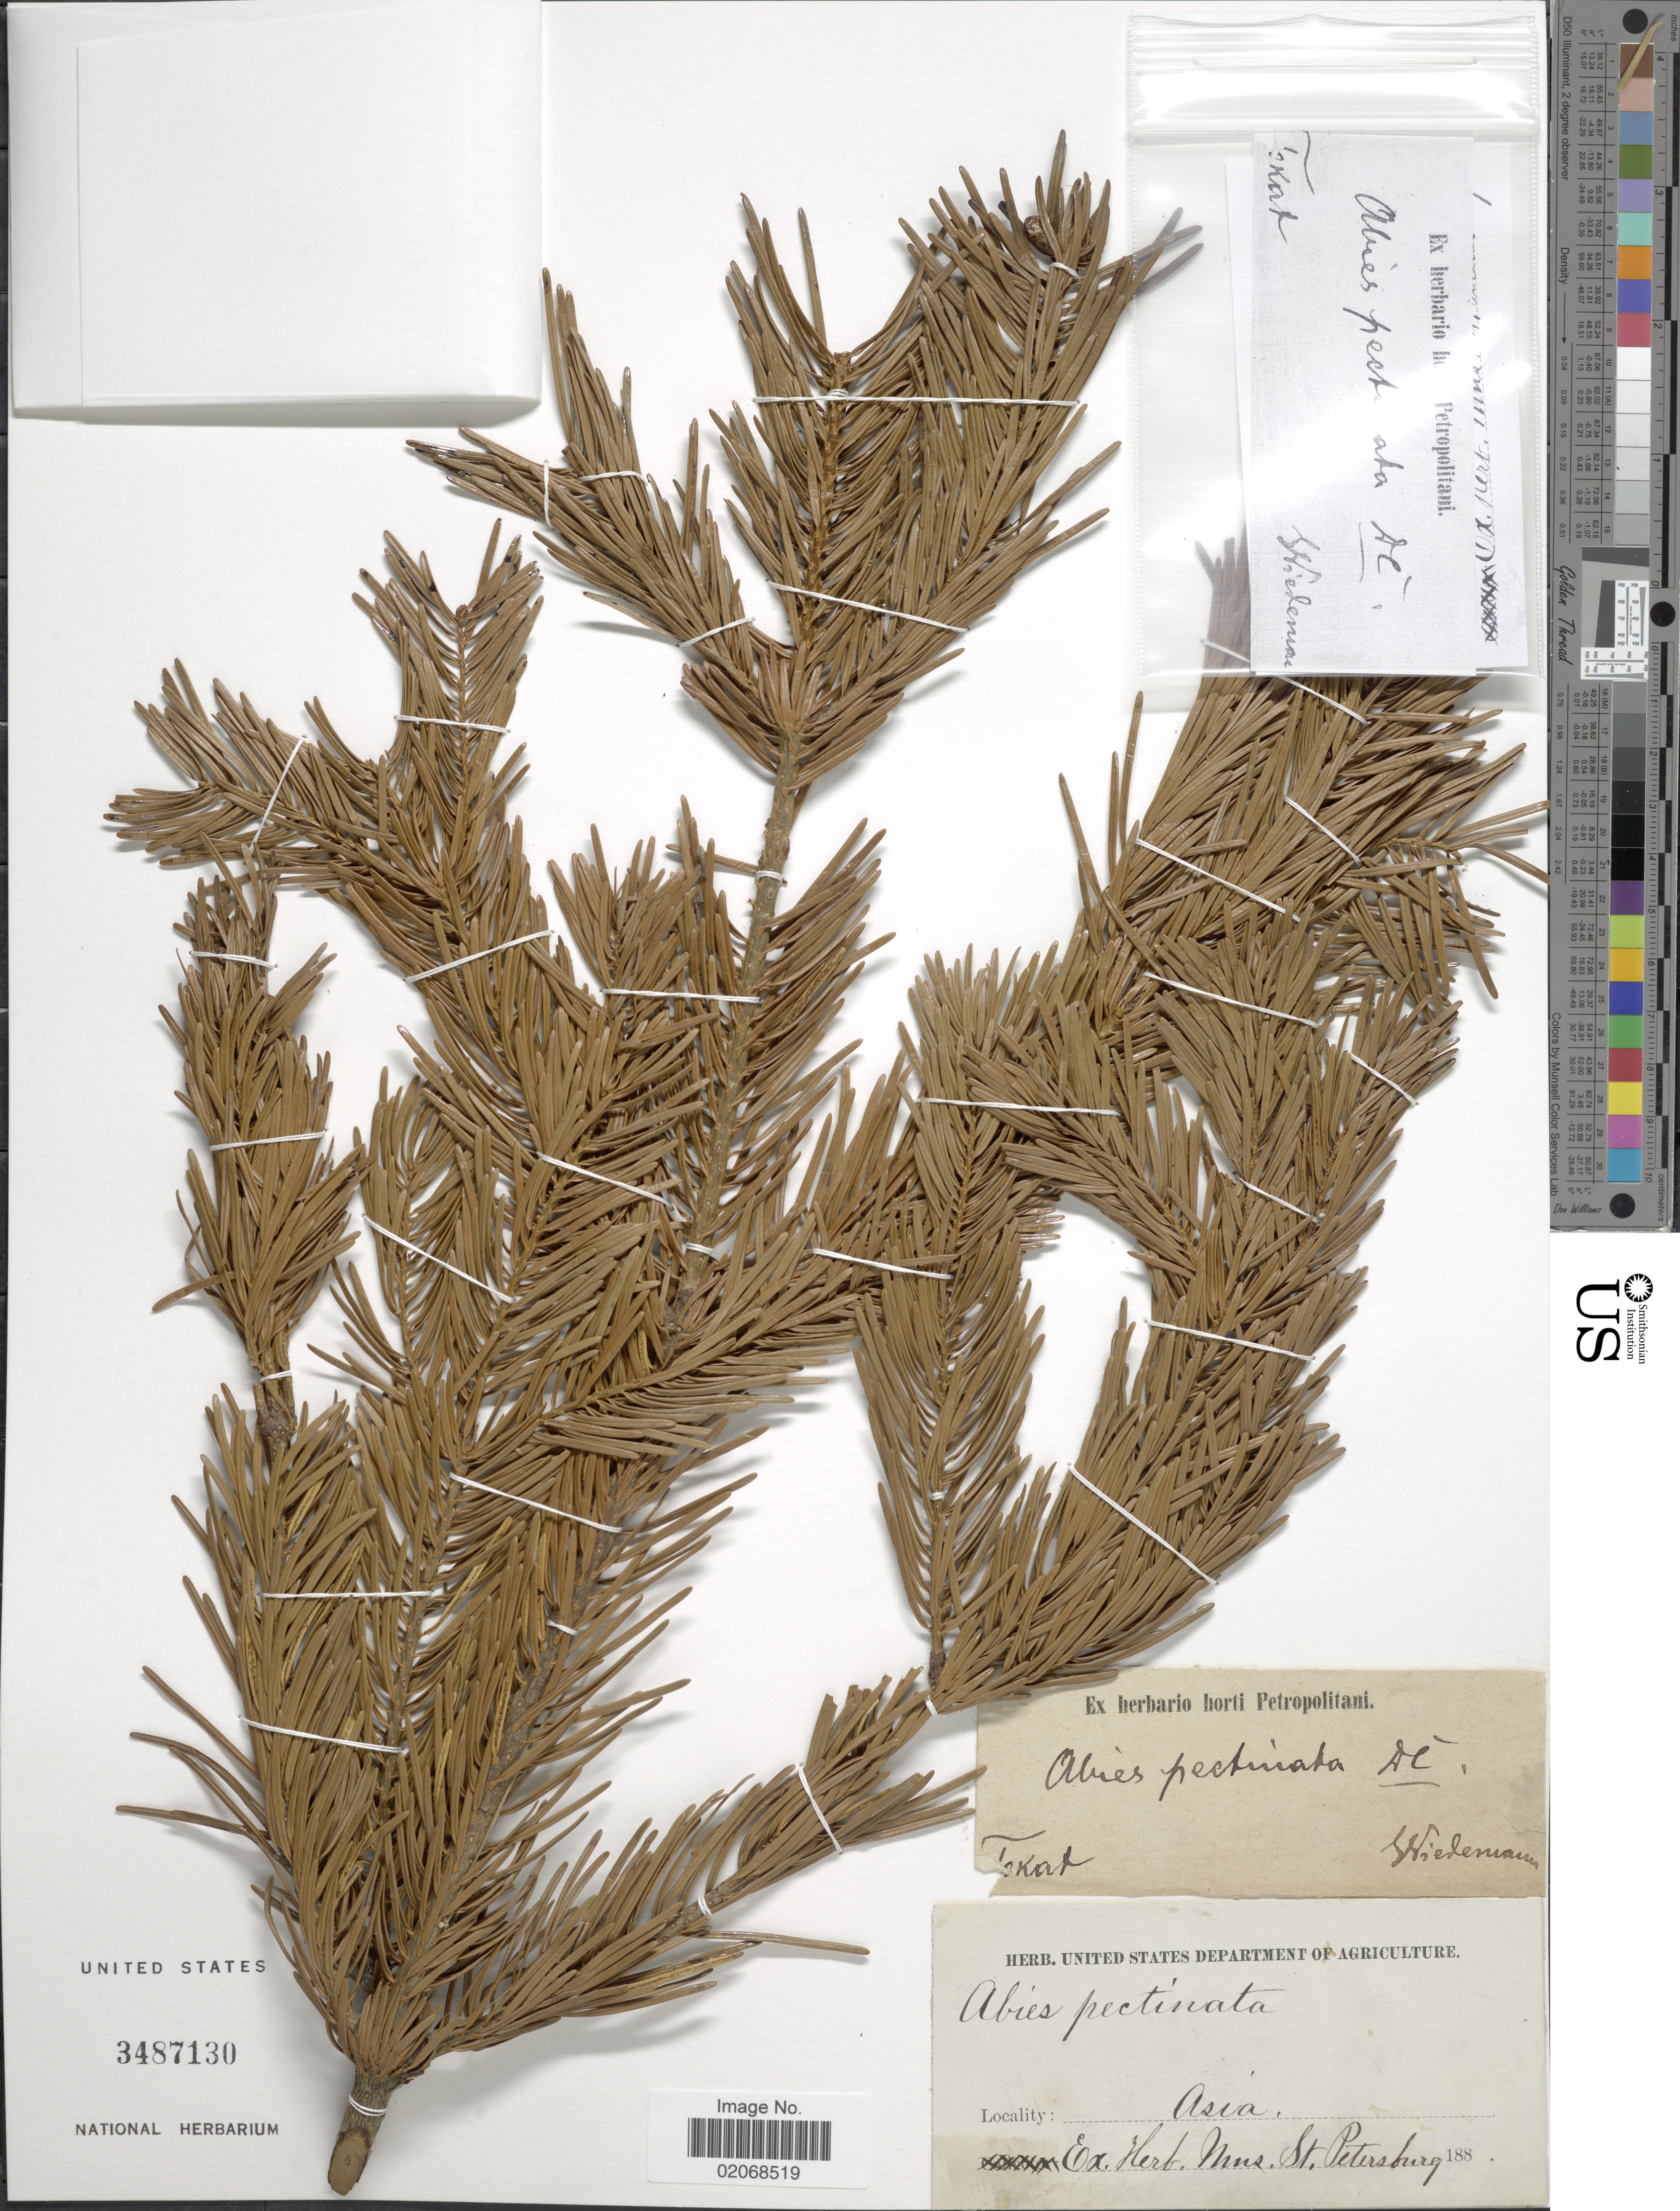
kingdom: Plantae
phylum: Tracheophyta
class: Pinopsida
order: Pinales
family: Pinaceae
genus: Abies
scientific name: Abies pectinata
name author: (Lam.) DC.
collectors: -. Wiedermann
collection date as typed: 188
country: Turkey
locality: Tokat, Asia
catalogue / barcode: US 3487130